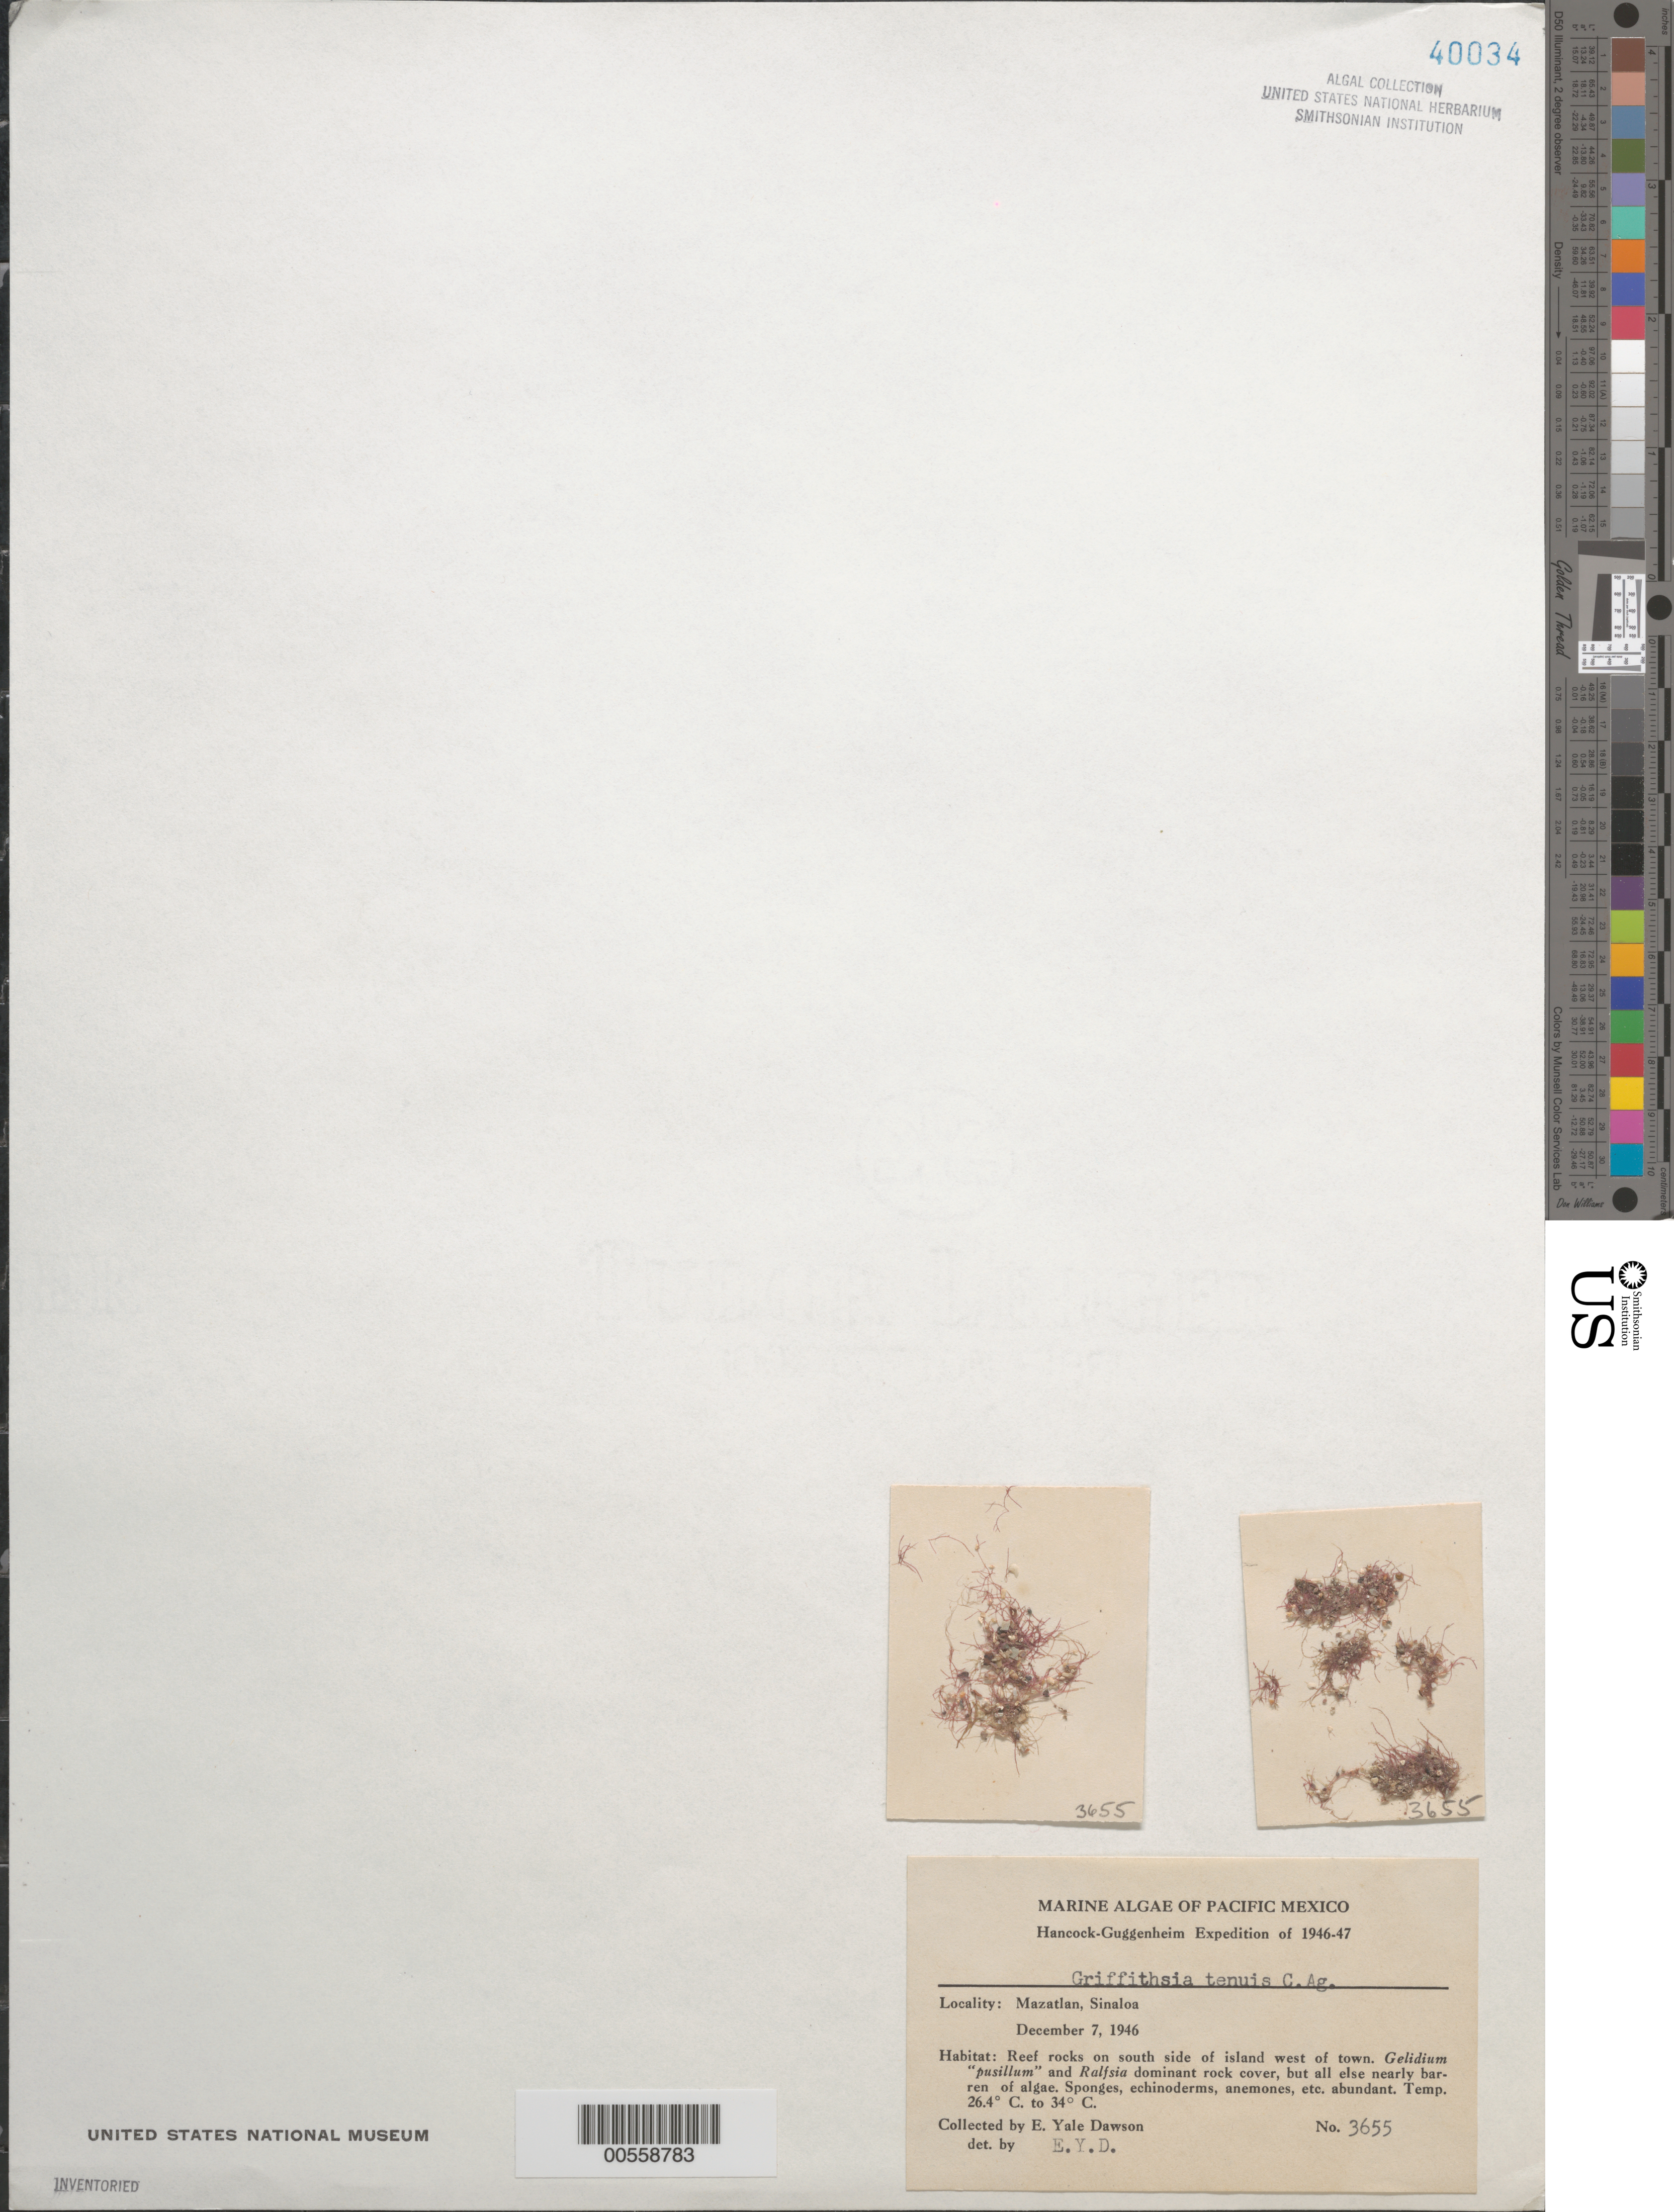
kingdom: Plantae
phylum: Rhodophyta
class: Florideophyceae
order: Ceramiales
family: Wrangeliaceae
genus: Anotrichium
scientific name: Anotrichium tenue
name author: (C. Agardh) Nägeli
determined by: Algae name updating Project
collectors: E. Y. Dawson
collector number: EYD 3655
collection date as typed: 07 Dec 1946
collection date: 1946-12-07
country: Mexico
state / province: Sinaloa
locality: Island west of Mazatlan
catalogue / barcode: US 40034